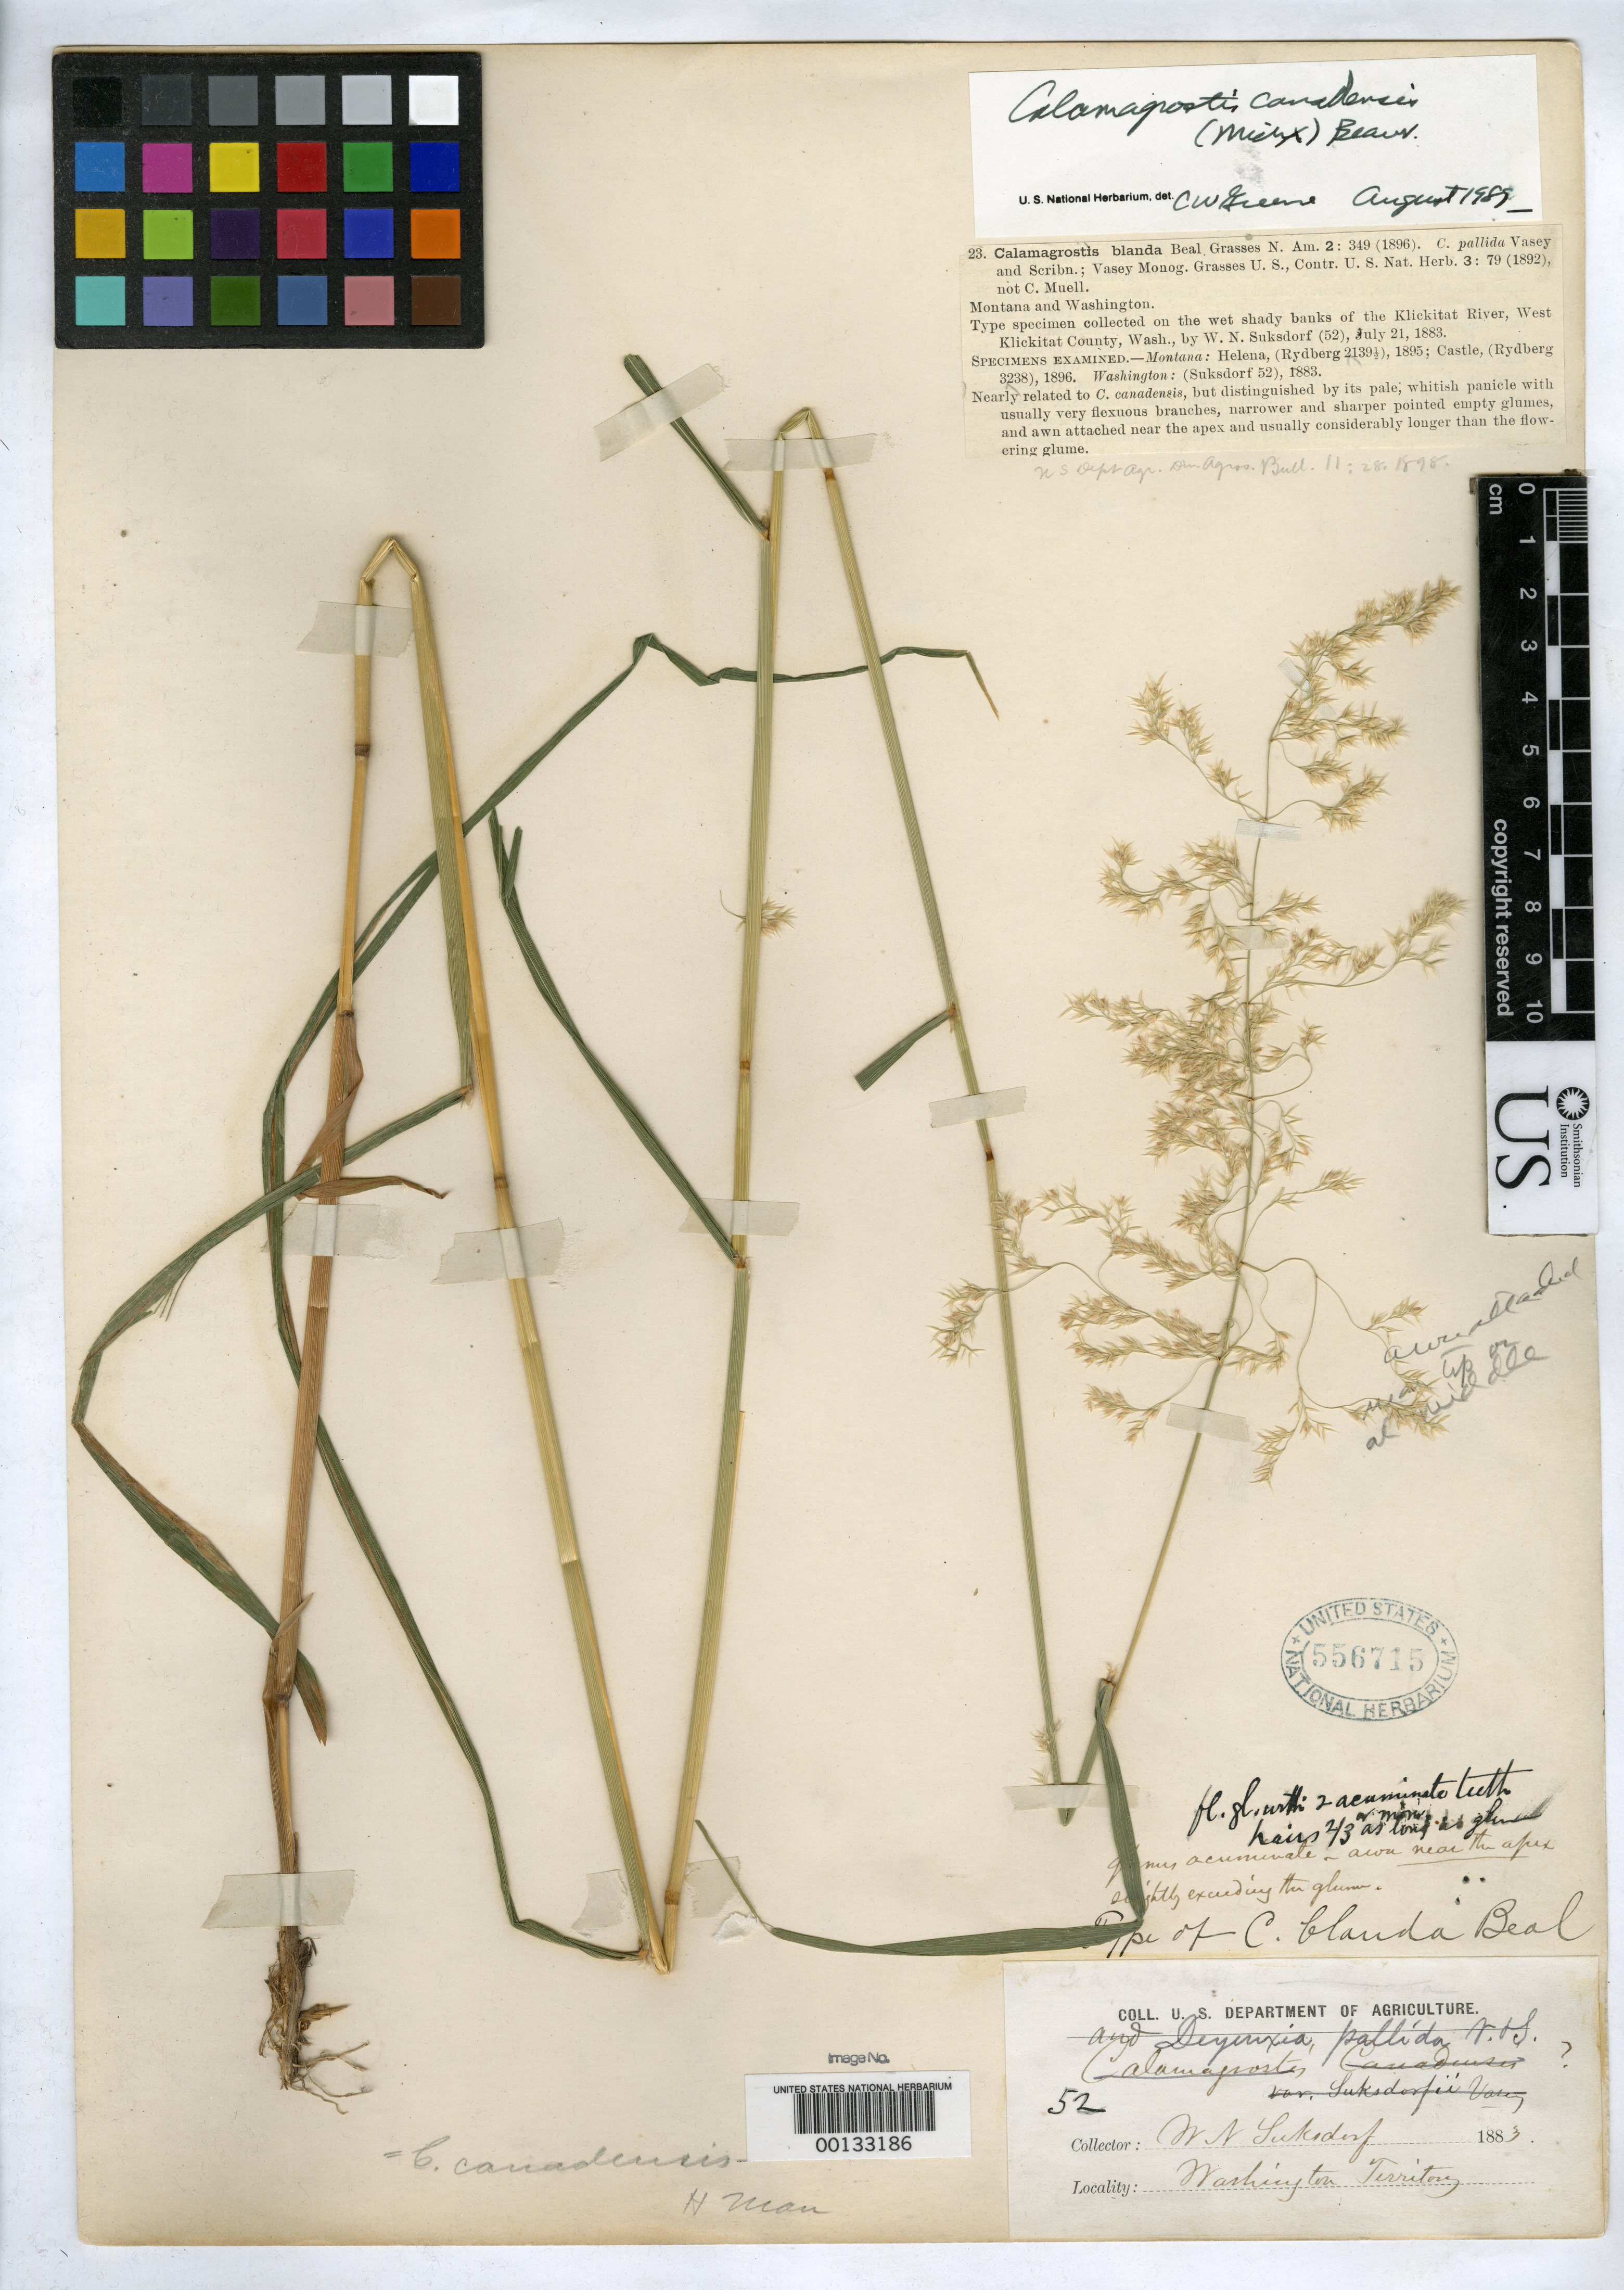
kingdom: Plantae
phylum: Tracheophyta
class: Liliopsida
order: Poales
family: Poaceae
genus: Calamagrostis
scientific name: Calamagrostis pallida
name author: Vasey & Scribn. ex Vasey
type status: Holotype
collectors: W. N. Suksdorf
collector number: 52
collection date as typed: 21 Jul 1883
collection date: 1883-07-21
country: United States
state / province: Washington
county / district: Klickitat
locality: Wet shady banks of Klickitat River.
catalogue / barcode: US 556715